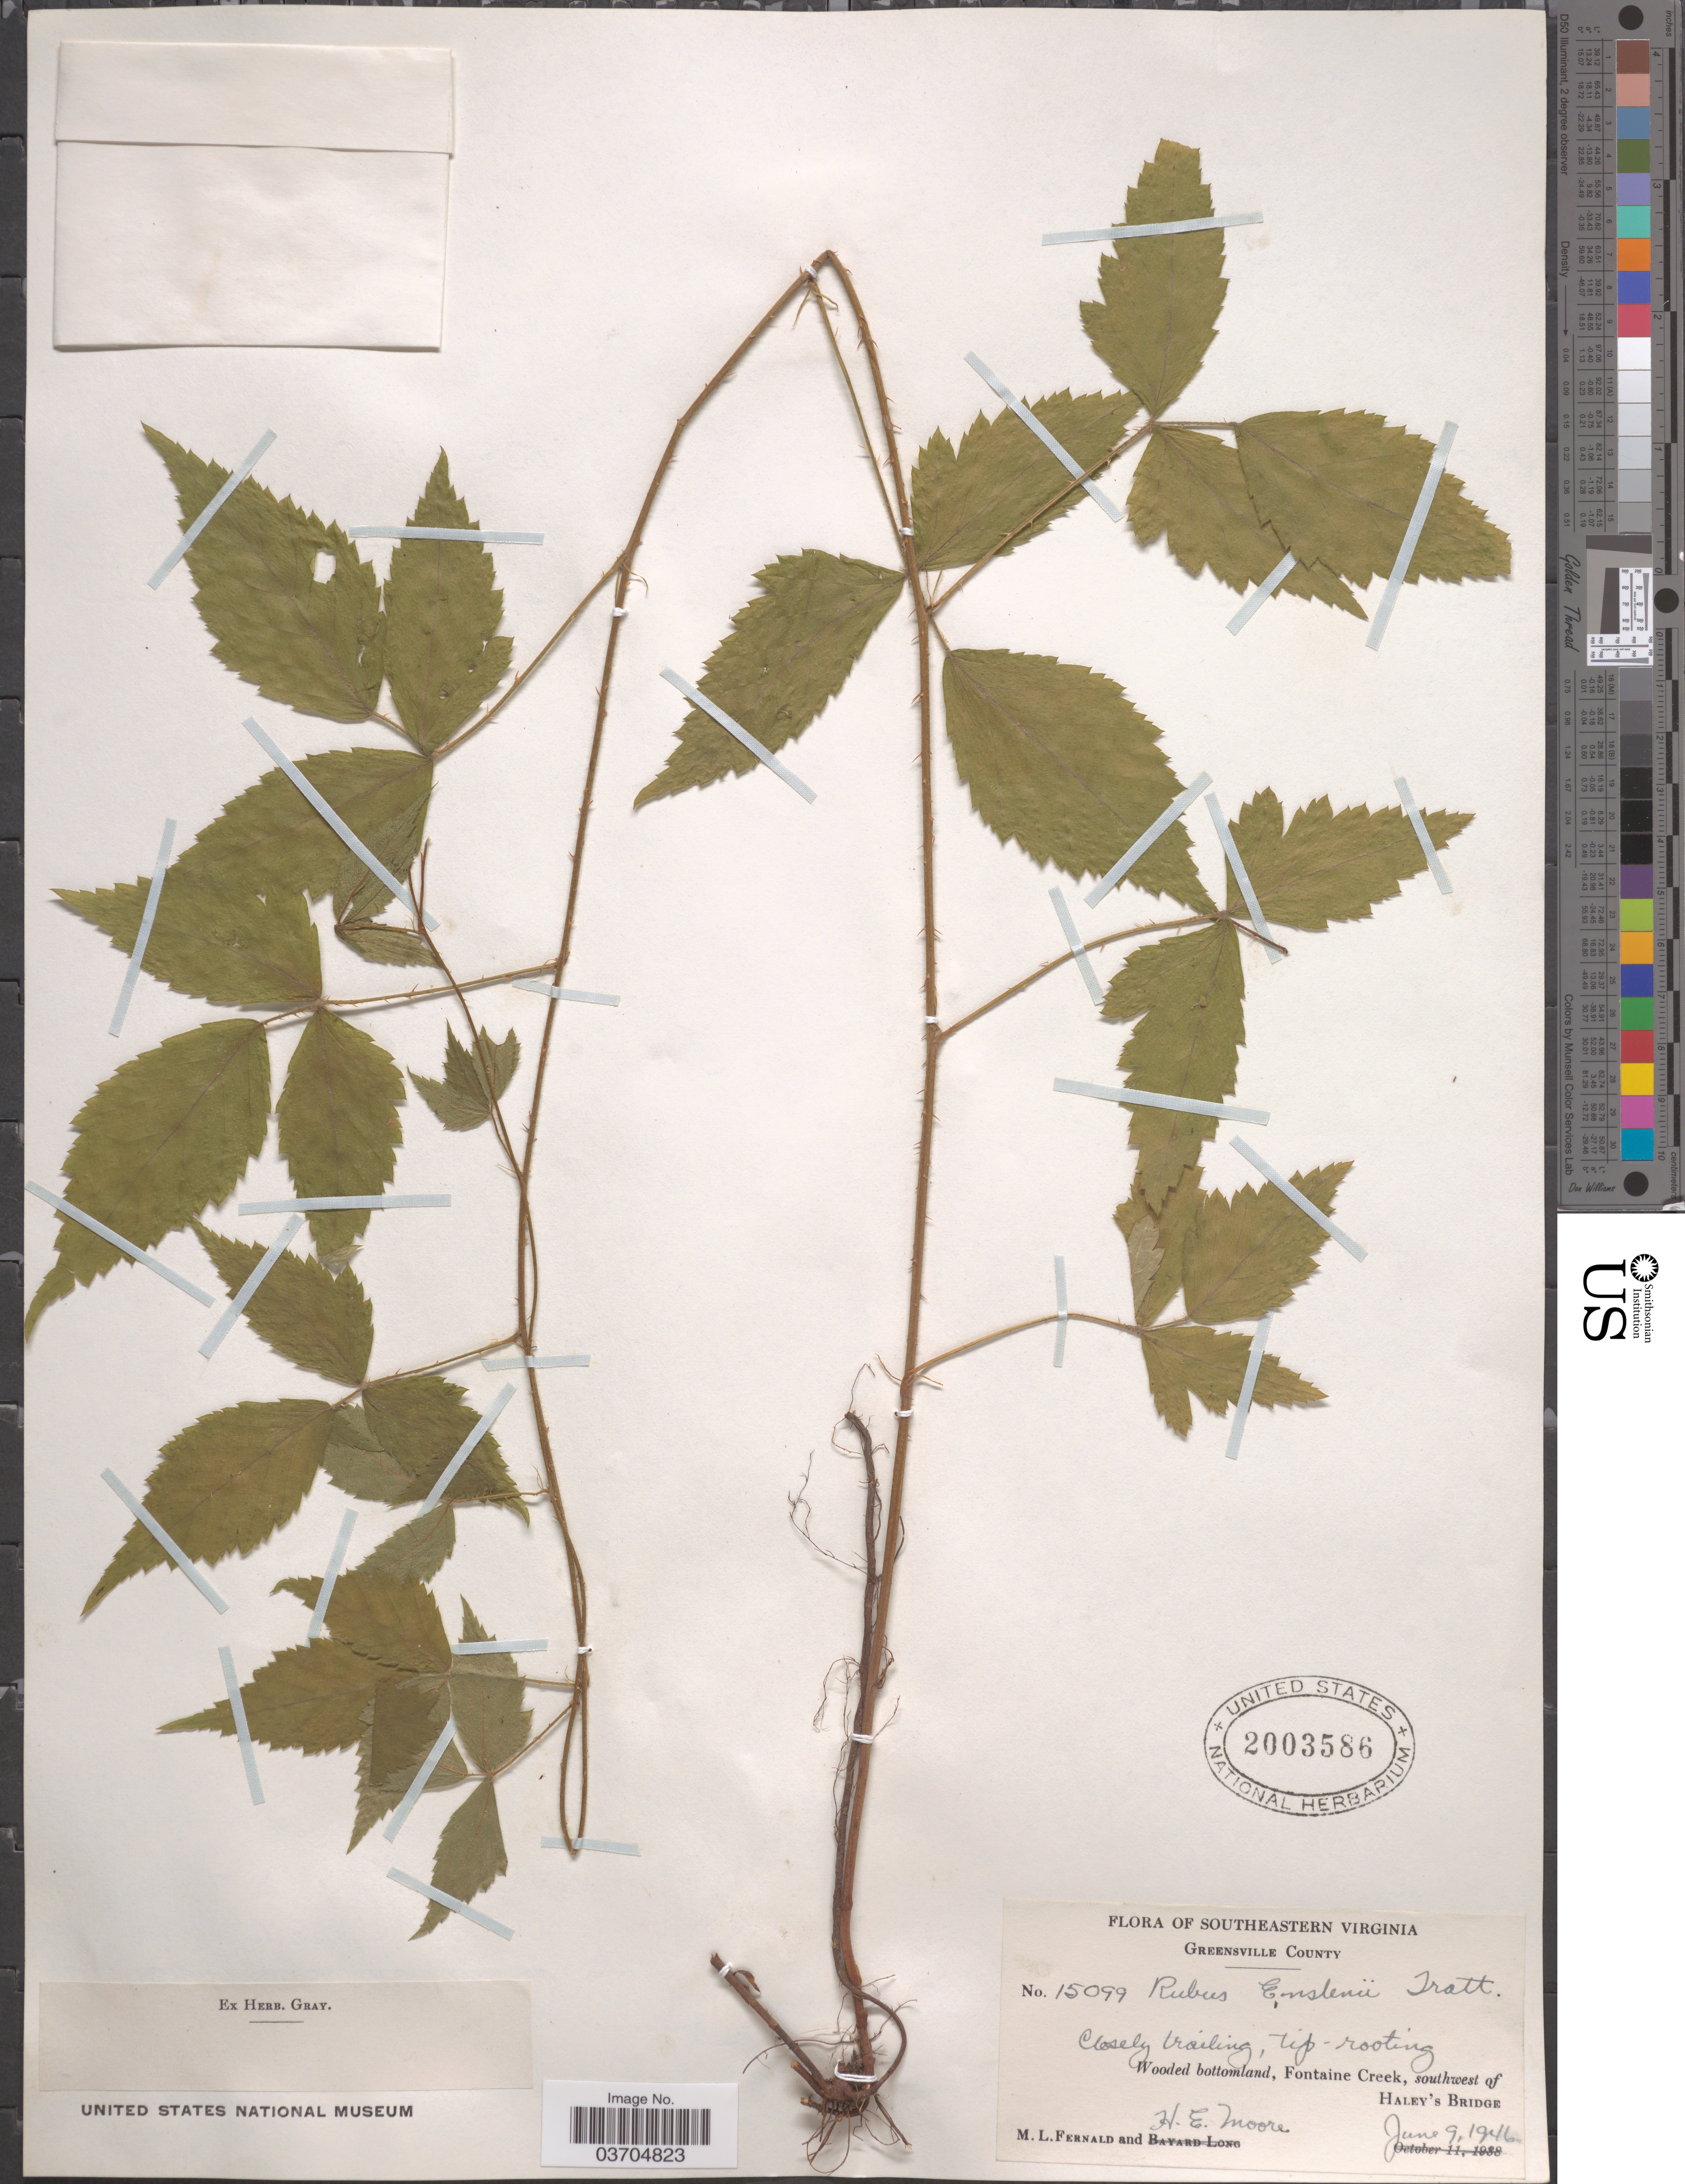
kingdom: Plantae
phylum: Tracheophyta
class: Magnoliopsida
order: Rosales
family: Rosaceae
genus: Rubus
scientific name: Rubus enslenii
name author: Tratt.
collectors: M. L. Fernald & H. Moore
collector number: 15099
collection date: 1946-06-09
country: United States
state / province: Virginia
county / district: Greensville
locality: Southeastern Virginia. Greensville County. Fontaine Creek, southwest of Haley's Bridge.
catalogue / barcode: US 2003586